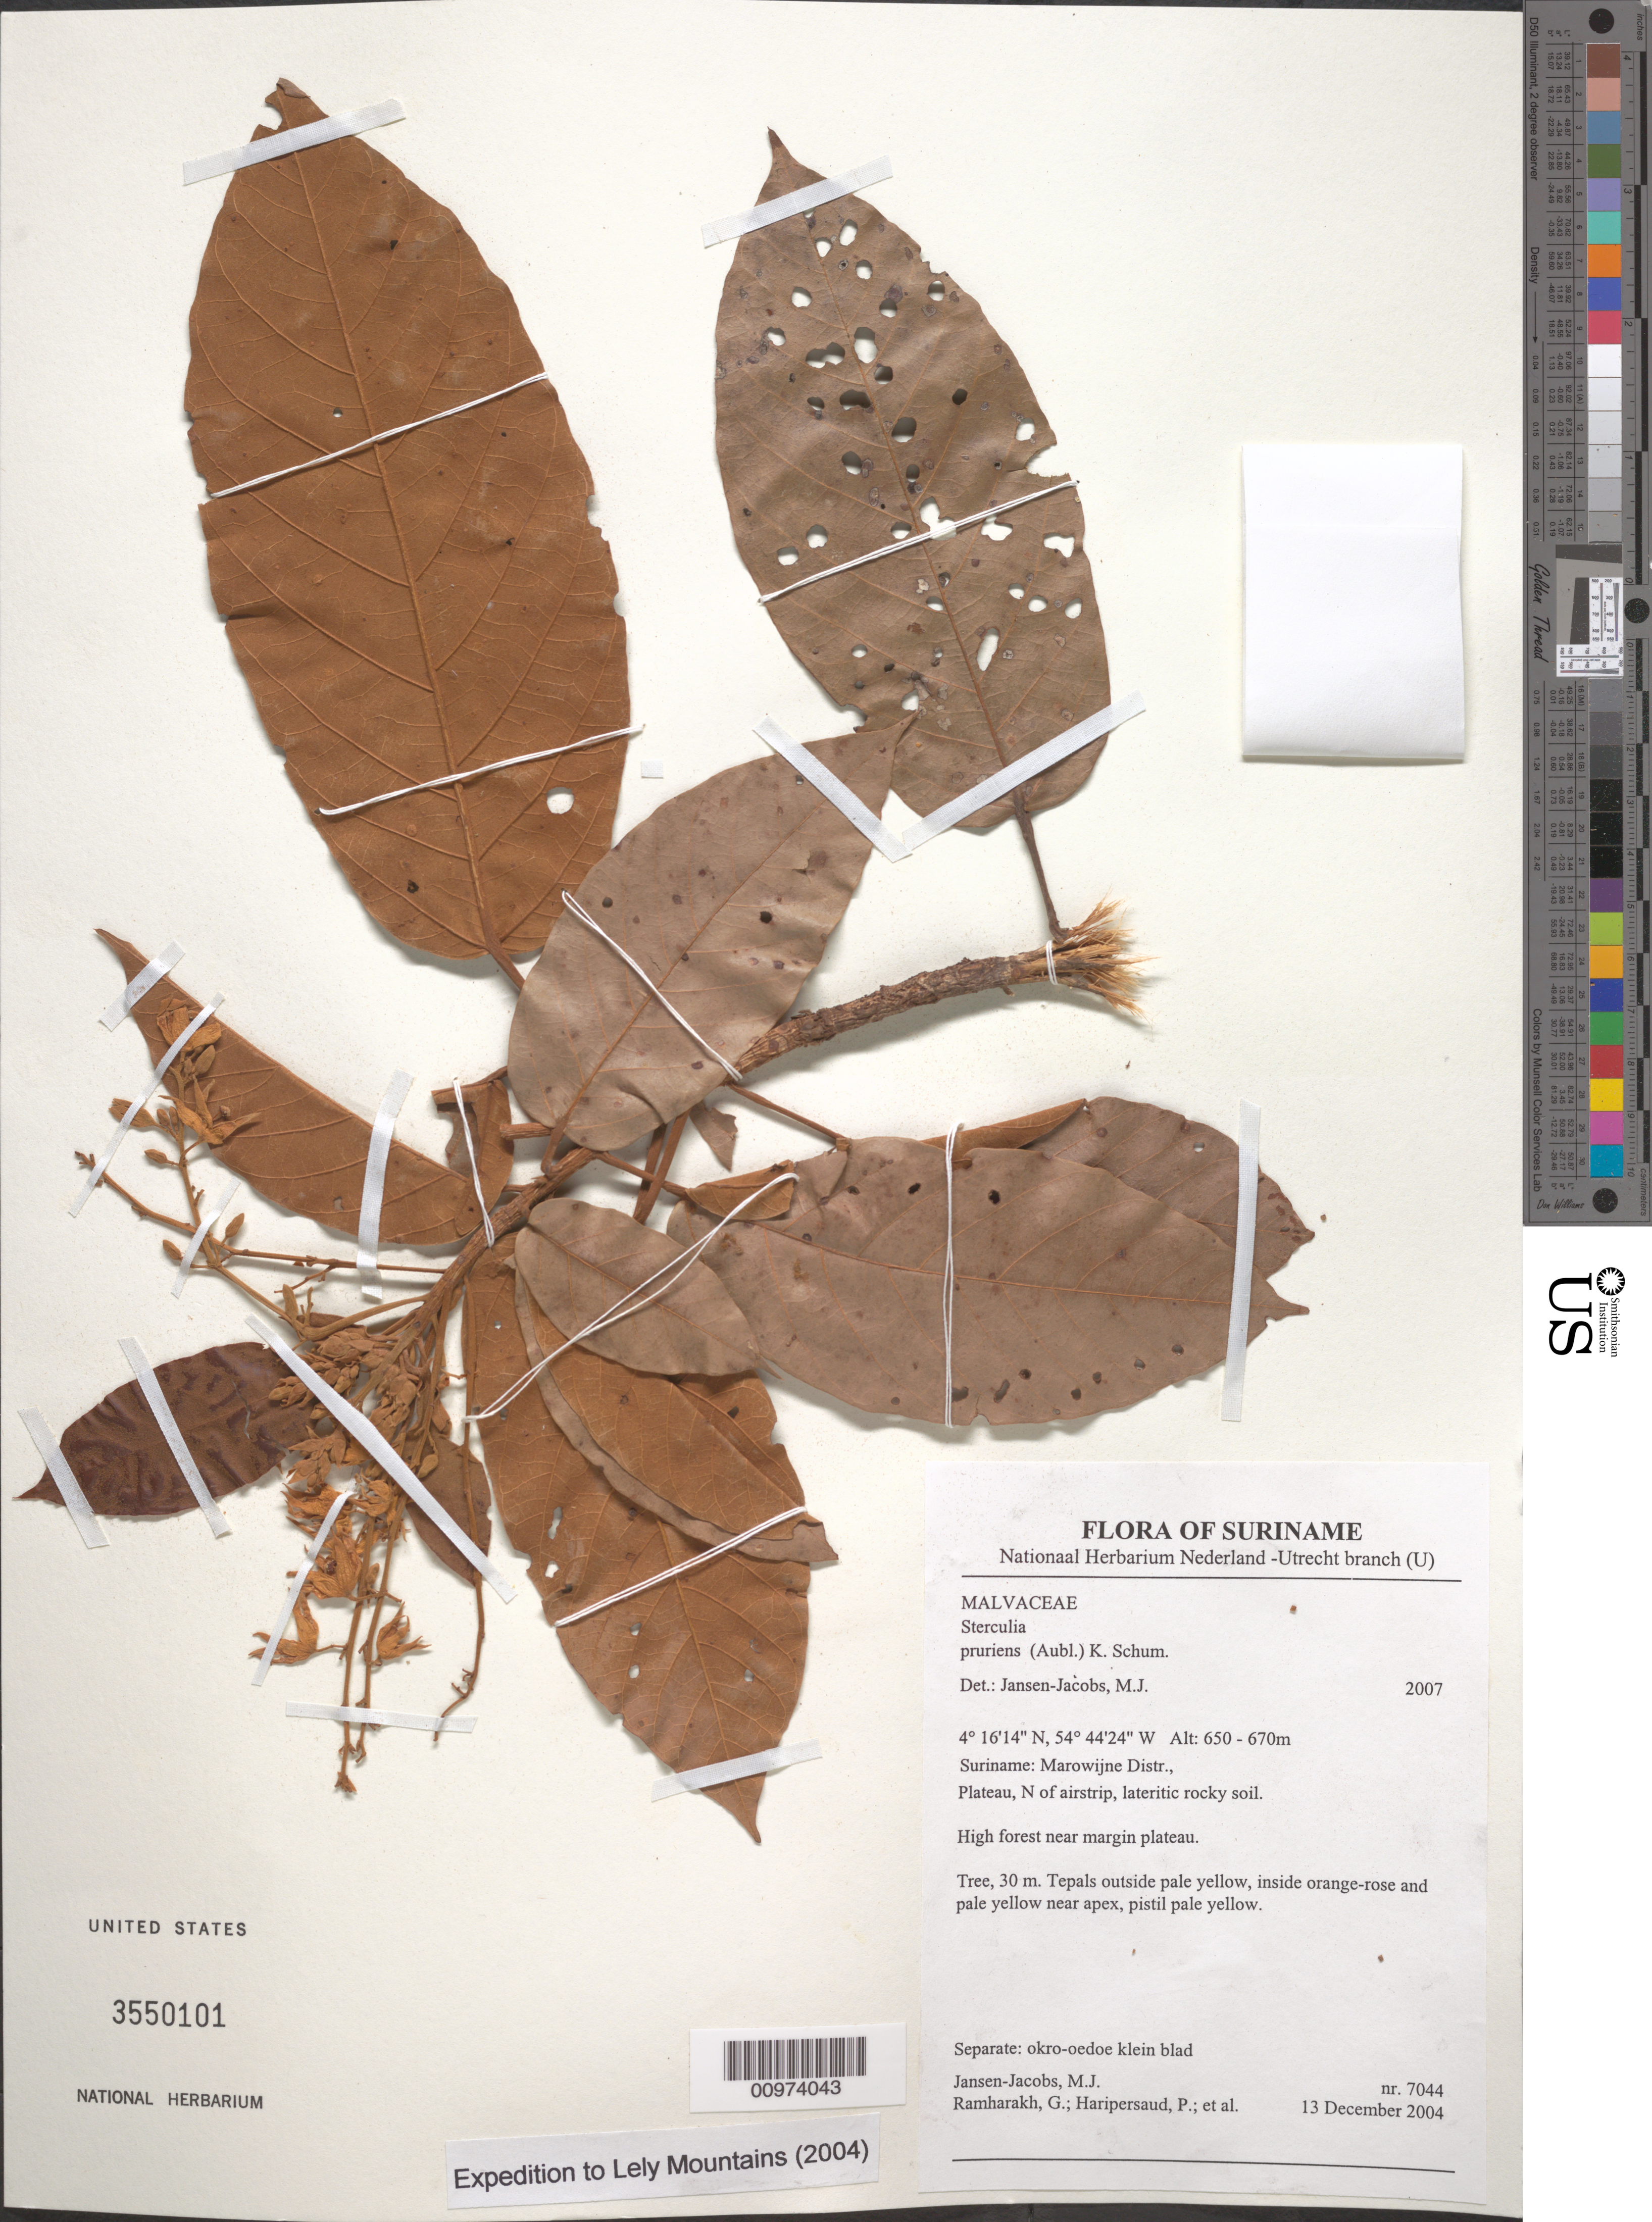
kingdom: Plantae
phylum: Tracheophyta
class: Magnoliopsida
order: Malvales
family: Malvaceae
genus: Sterculia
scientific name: Sterculia pruriens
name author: (Aubl.) K. Schum.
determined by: Jansen-Jacobs, M. J., (U), Nationaal Herbarium Nederland, Utrecht University branch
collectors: M. J. Jansen-Jacobs et al.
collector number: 7044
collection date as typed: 13-Dec-04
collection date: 2004-12-13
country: Suriname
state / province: Marowijne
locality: Marowijne Distr., Plateau, N of airstrip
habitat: Lateritic rocky soil. High forest near margin plateau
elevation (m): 650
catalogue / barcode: US 3550101